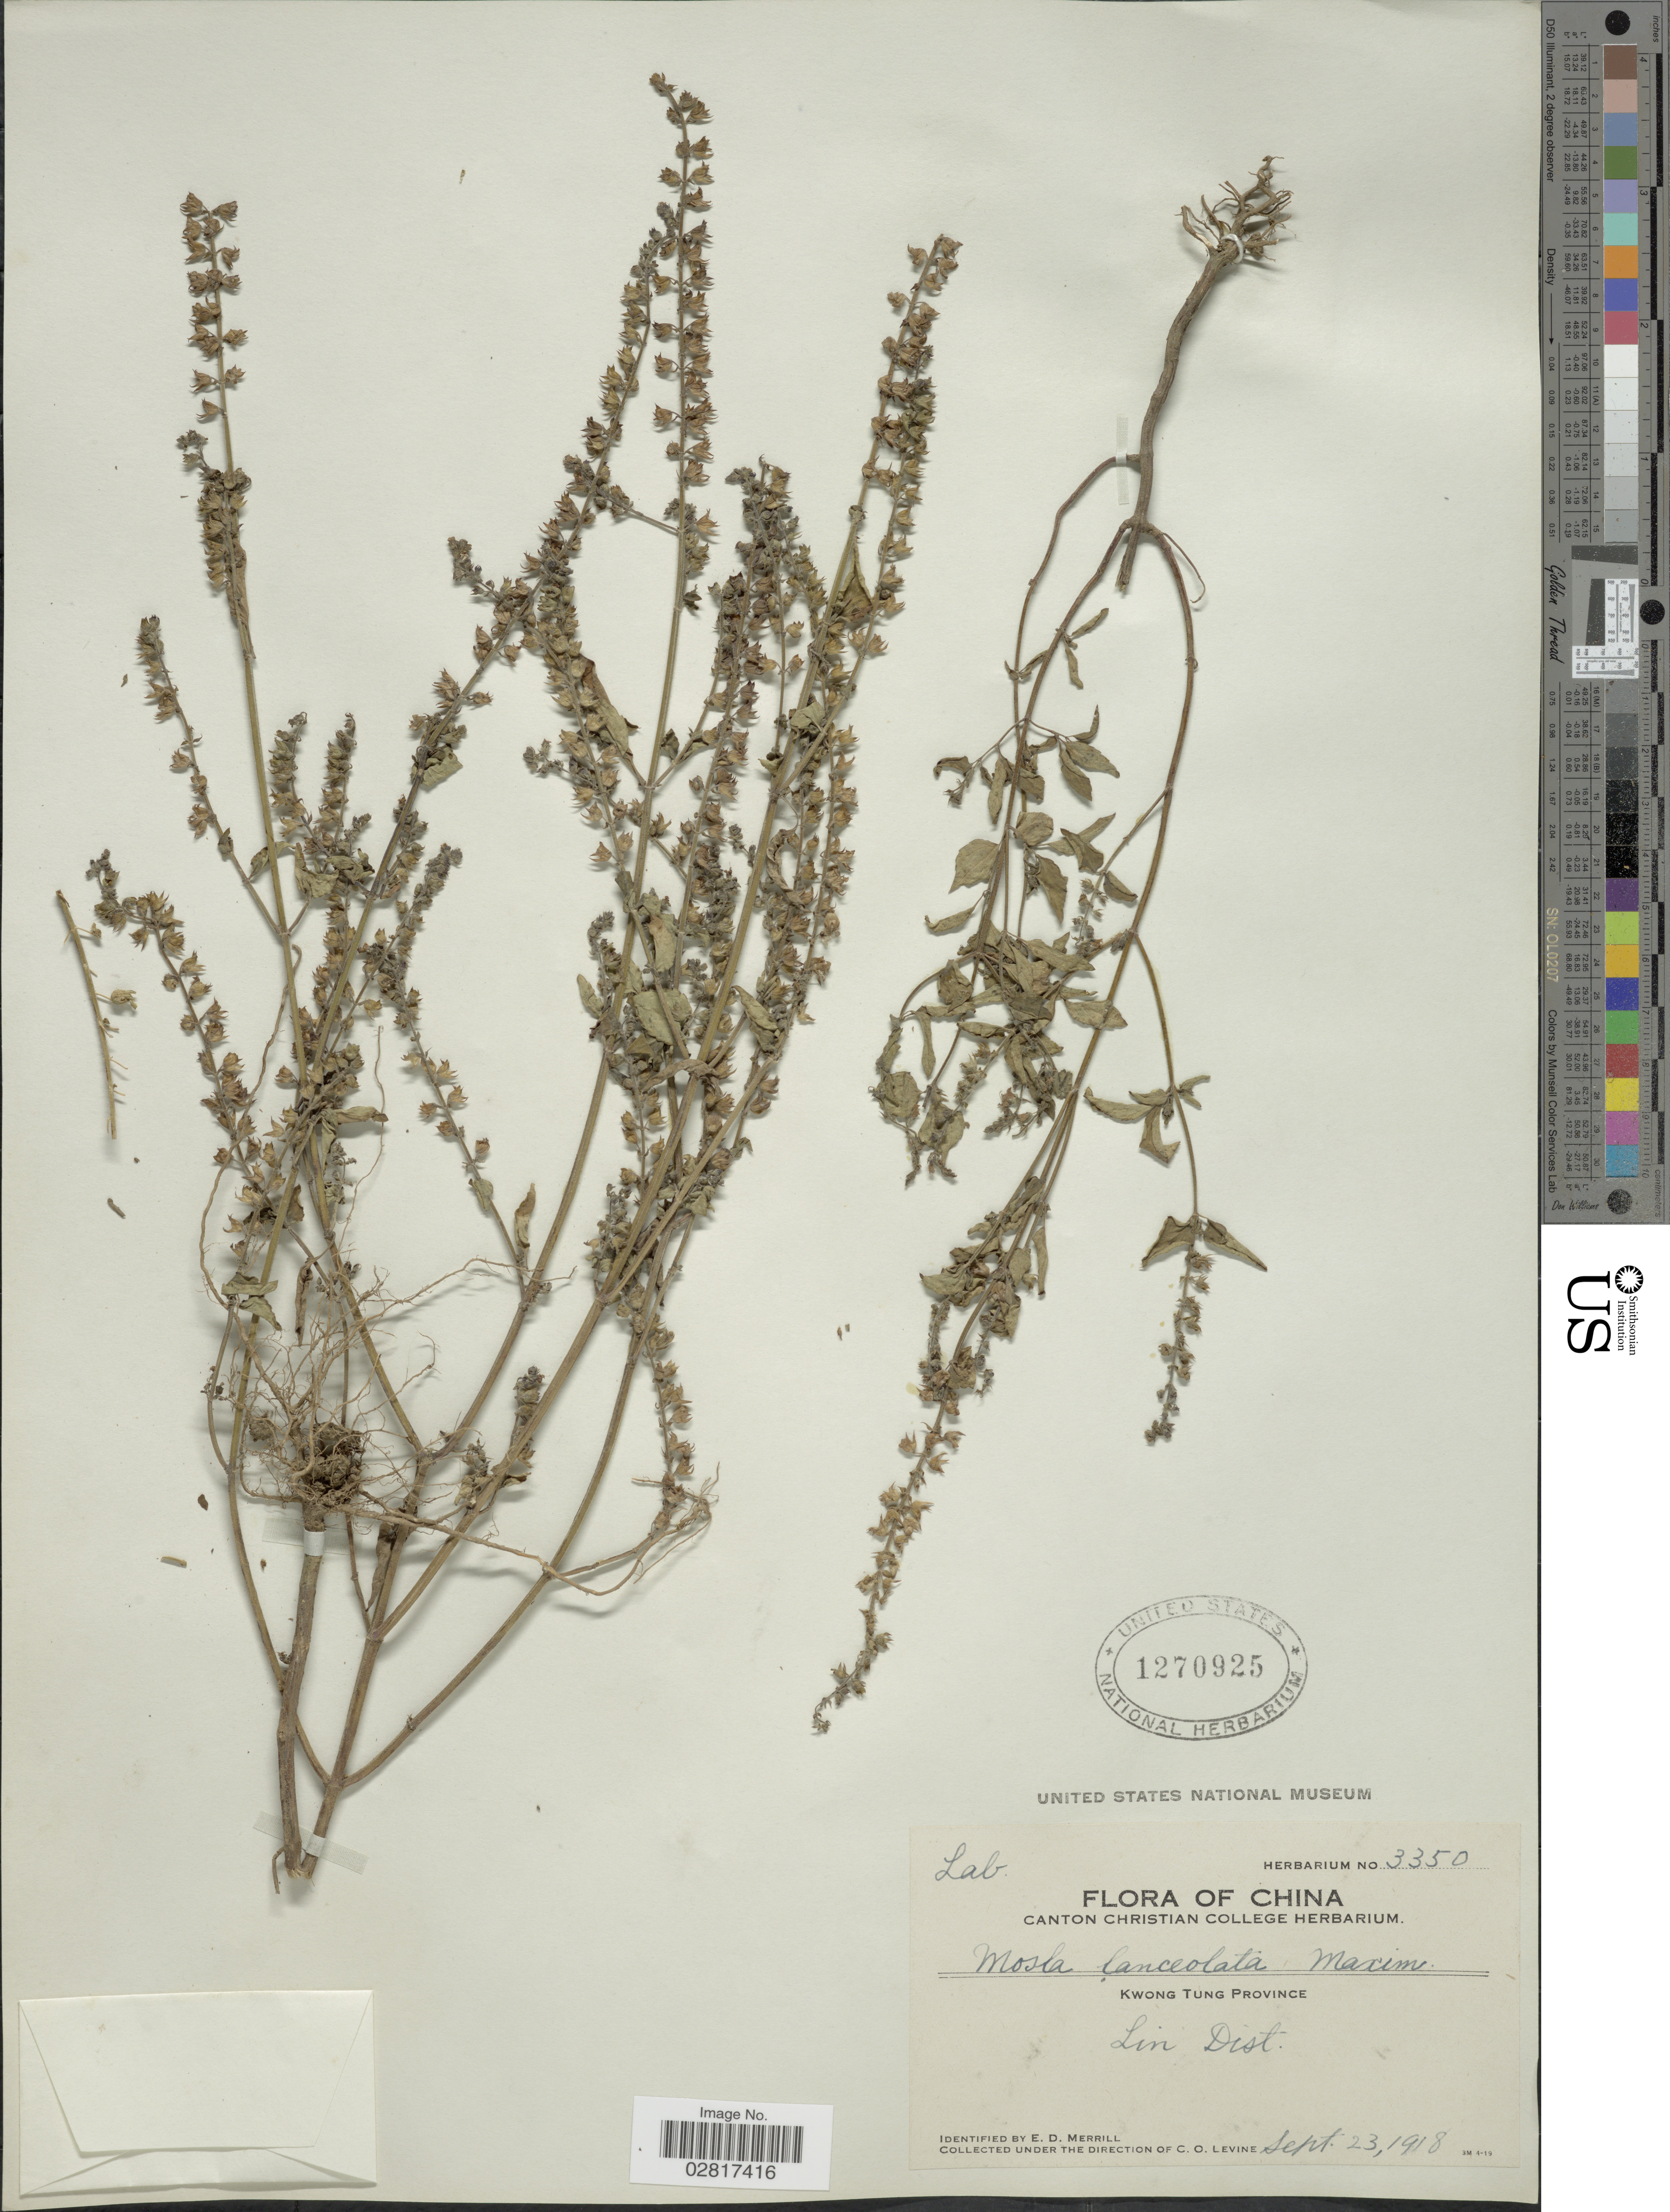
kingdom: Plantae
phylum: Tracheophyta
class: Magnoliopsida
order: Lamiales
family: Lamiaceae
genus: Mosla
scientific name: Mosla lanceolata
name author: (Benth.) Maxim.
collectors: C. O. Levine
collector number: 3350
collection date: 1918-09-23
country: China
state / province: Guangdong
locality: Kwong Tung Province. Lin District.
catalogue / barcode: US 1270925